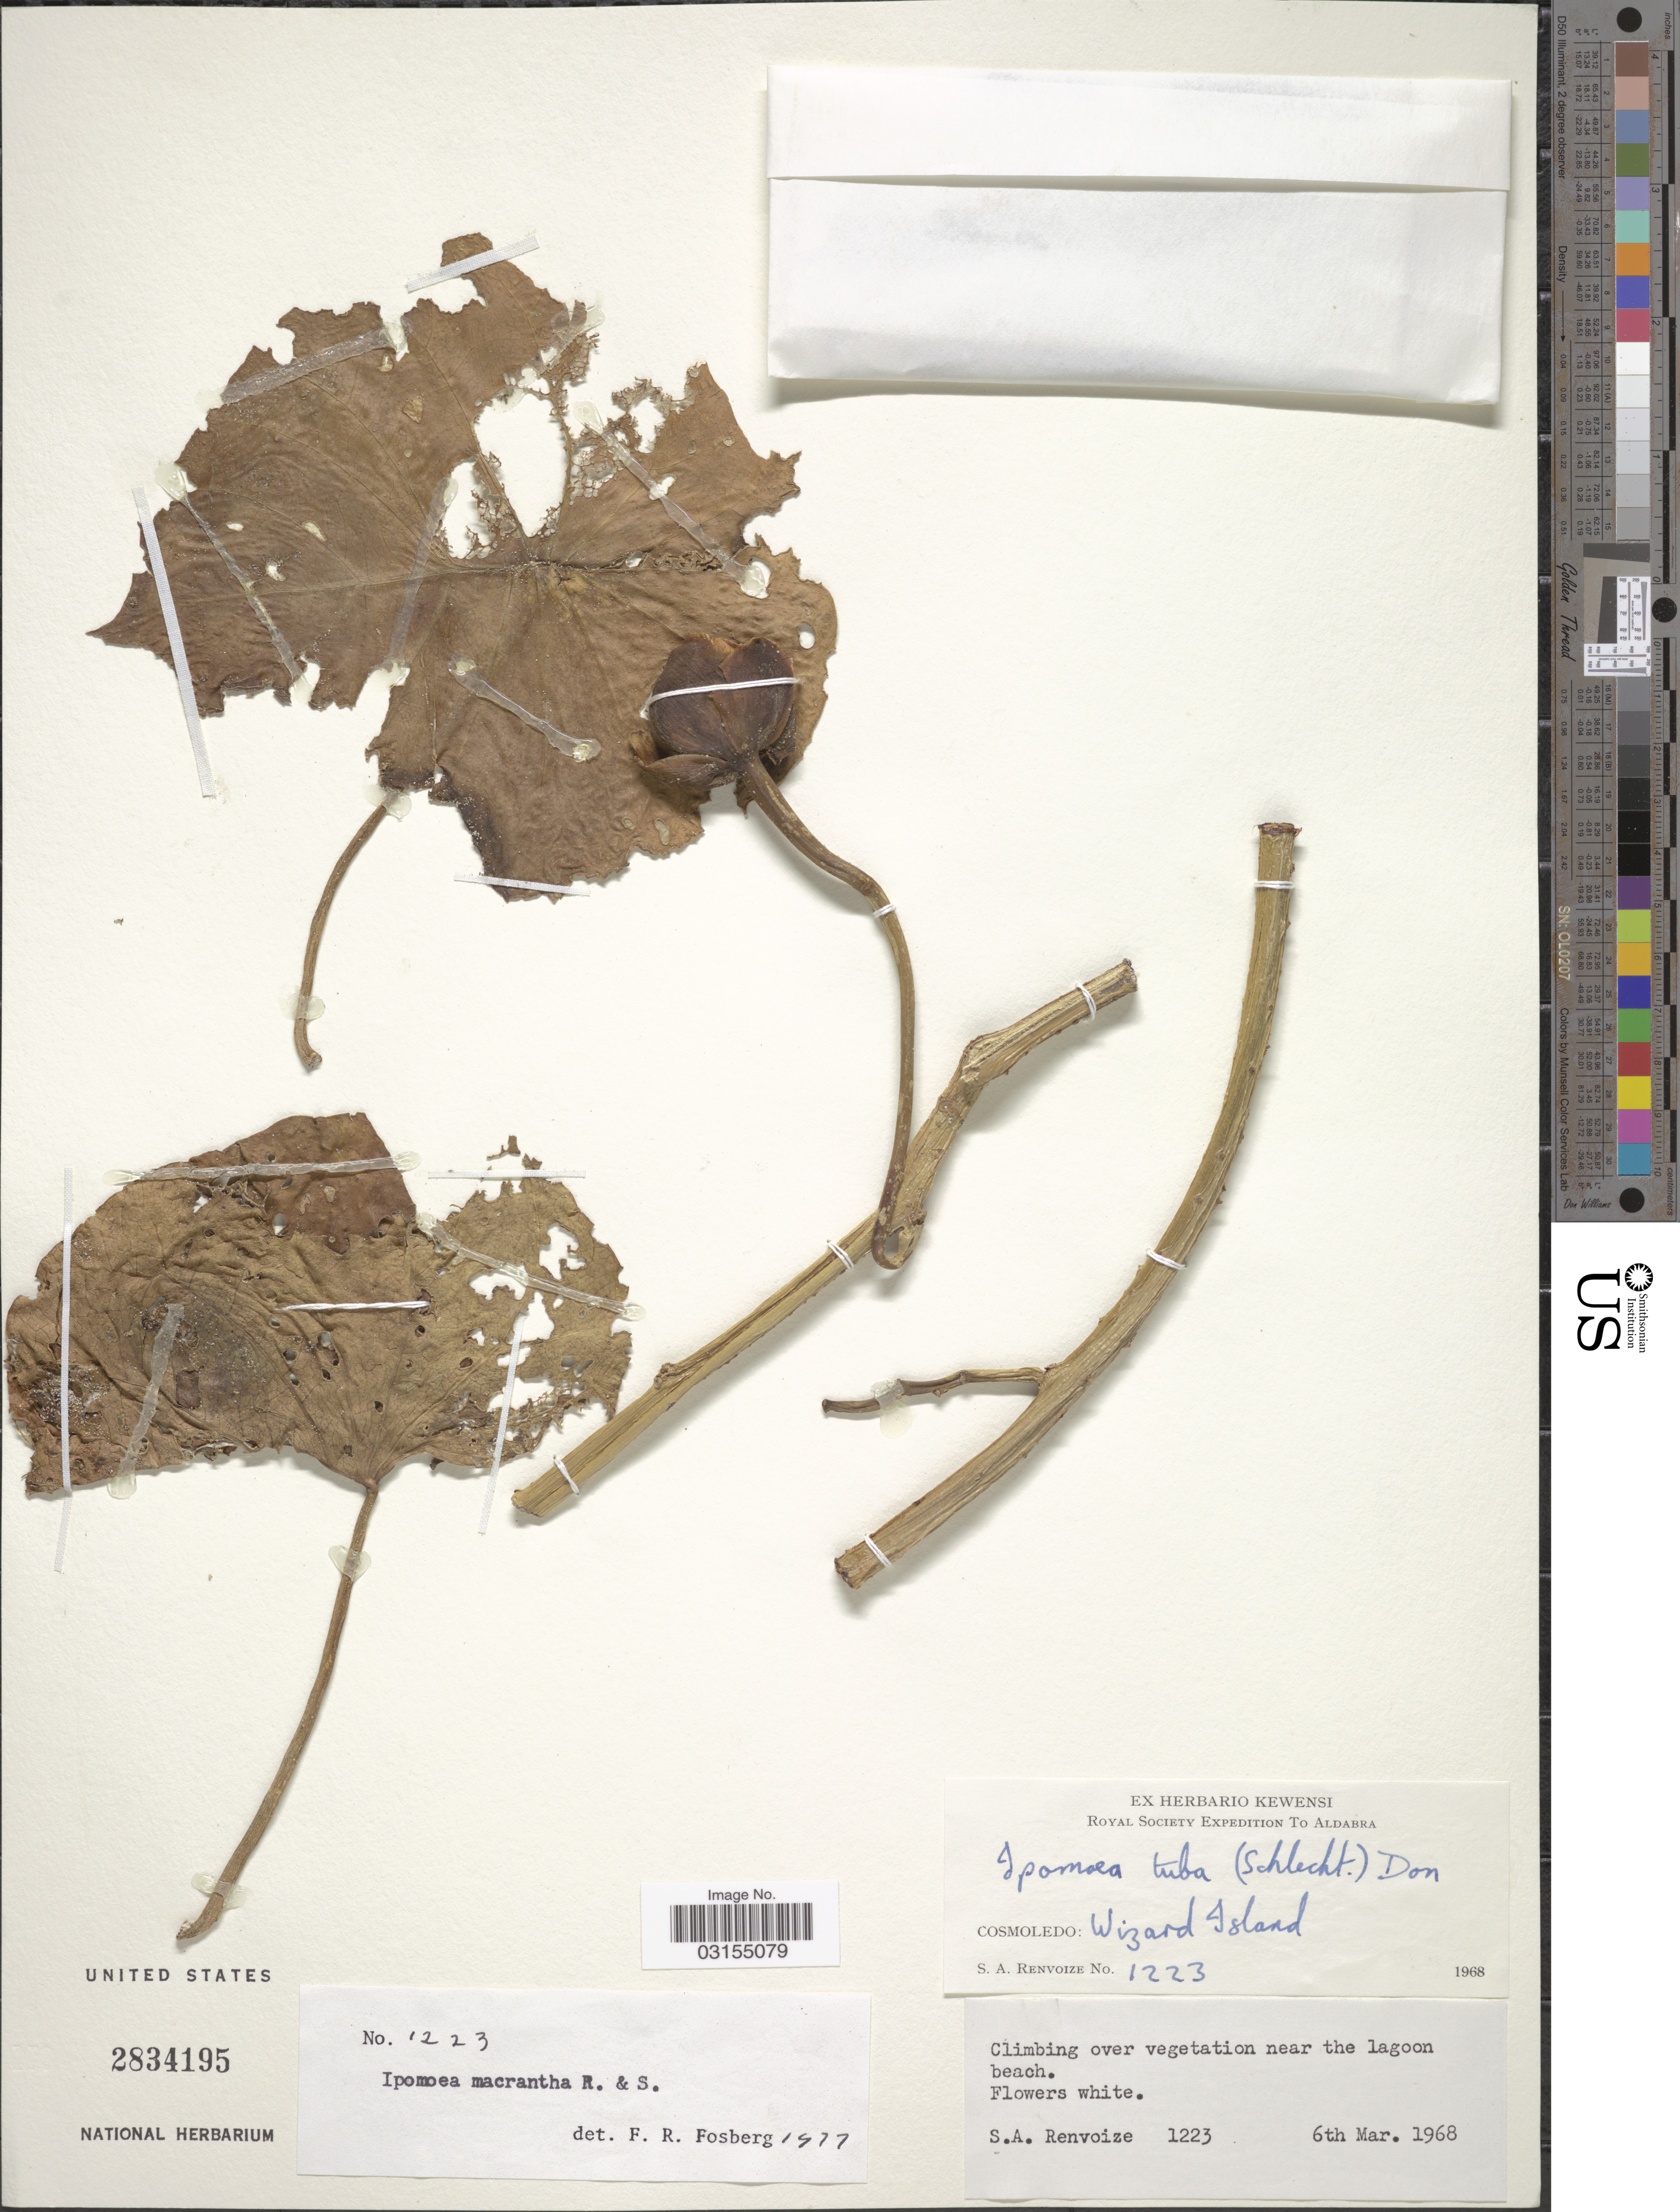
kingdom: Plantae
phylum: Tracheophyta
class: Magnoliopsida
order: Solanales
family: Convolvulaceae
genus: Ipomoea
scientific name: Ipomoea macrantha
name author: Roem. & Schult.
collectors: S. A. Renvoize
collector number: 1223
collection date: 1968-03-06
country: Seychelles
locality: Aldabra. Cosmoledo: Wizard Island.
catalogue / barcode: US 2834195